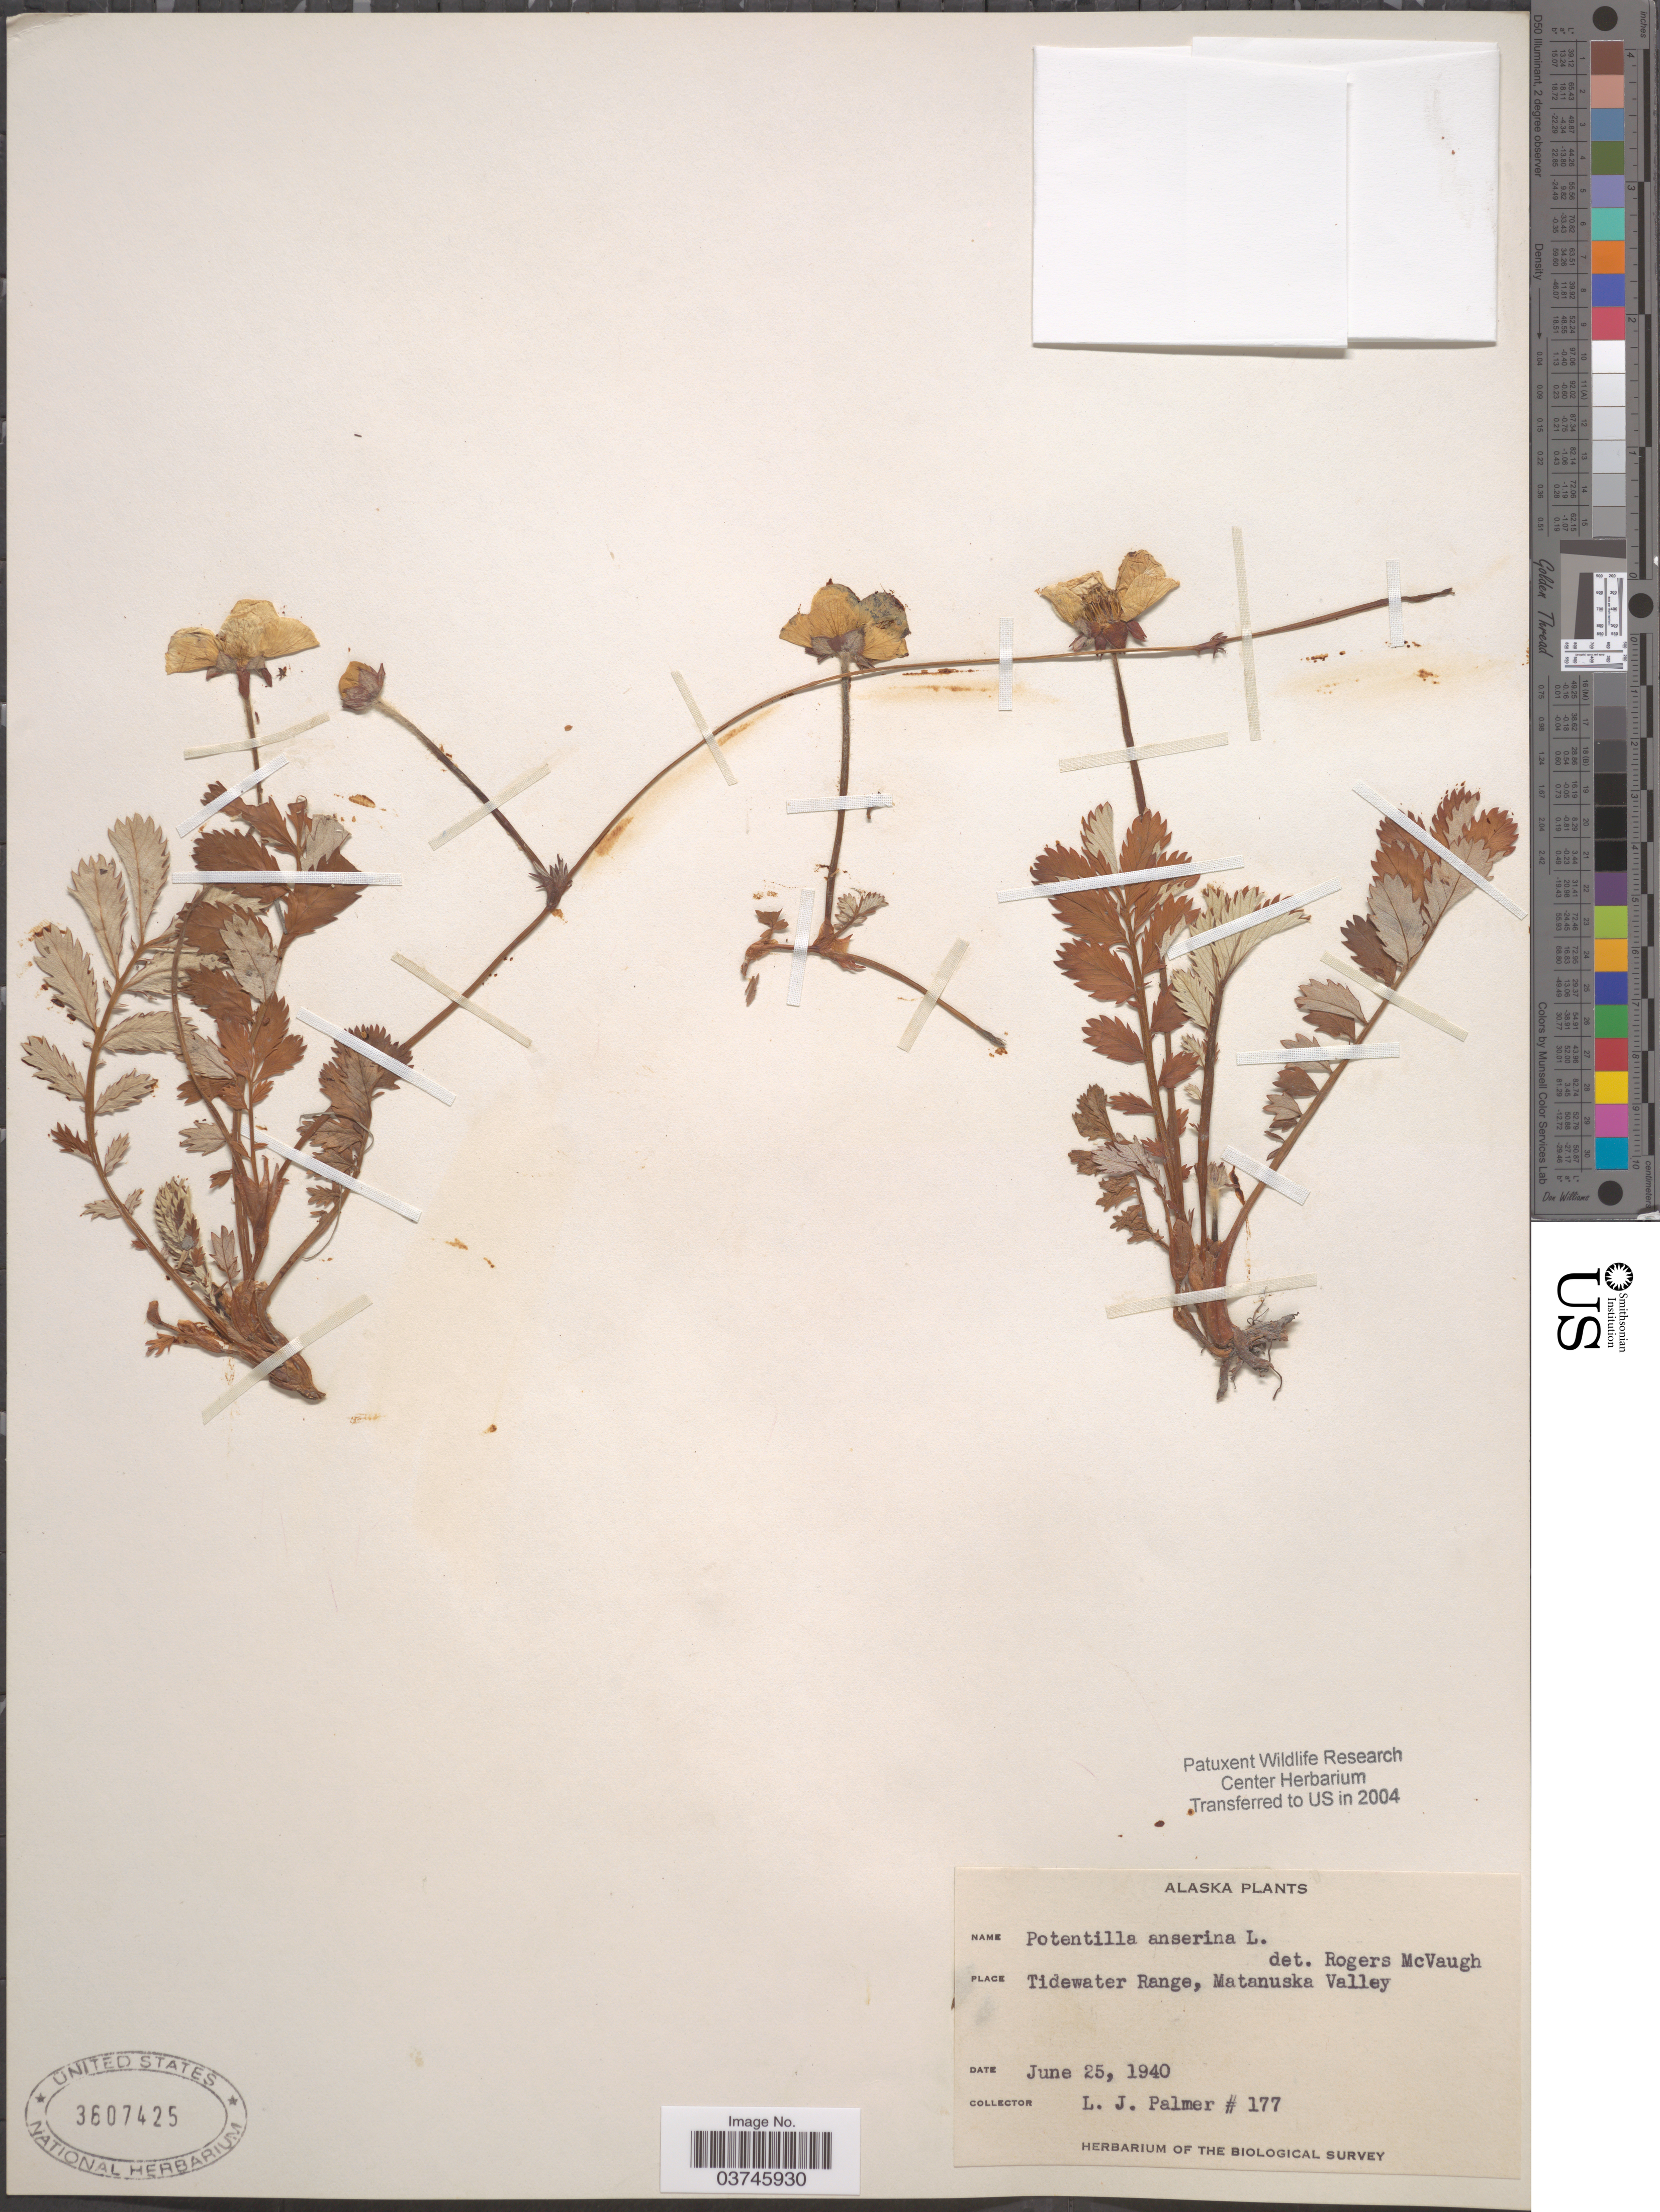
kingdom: Plantae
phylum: Tracheophyta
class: Magnoliopsida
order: Rosales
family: Rosaceae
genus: Argentina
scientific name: Argentina anserina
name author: (L.) Rydb.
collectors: L. J. Palmer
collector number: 177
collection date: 1940-06-25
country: United States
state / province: Alaska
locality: Tidewater Range, Matanuska Valley.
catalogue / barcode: US 3607425